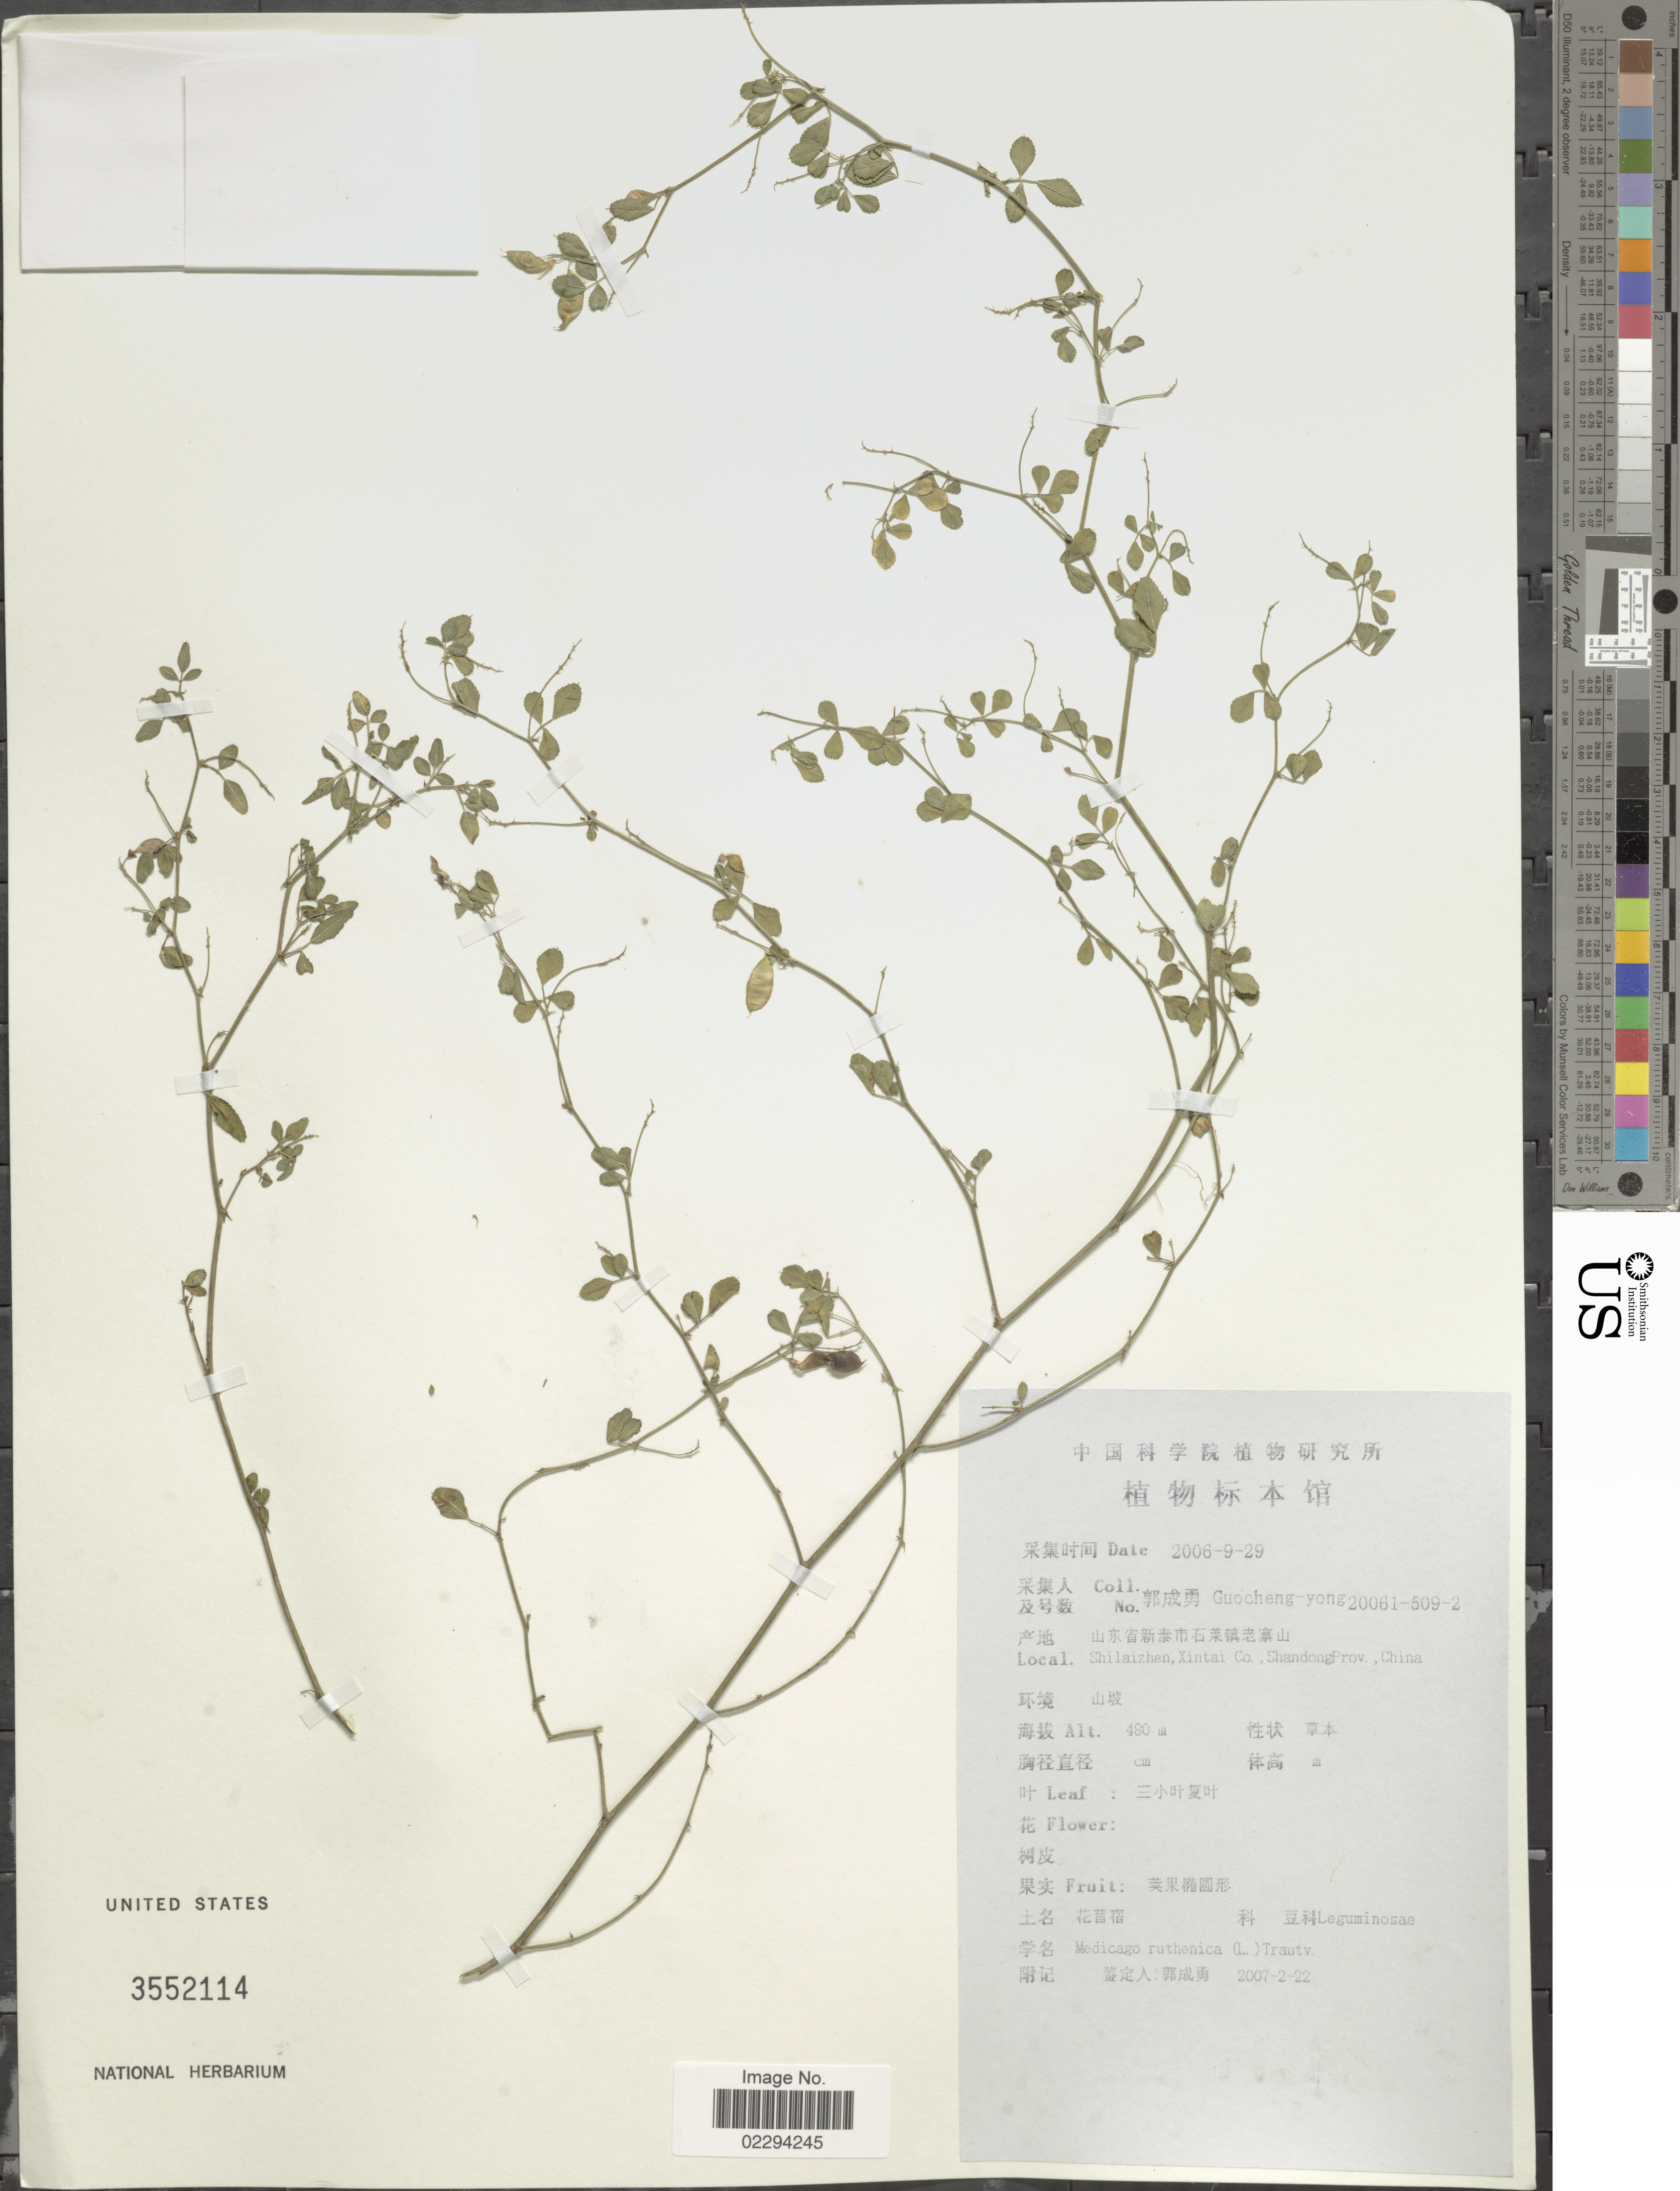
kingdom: Plantae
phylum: Tracheophyta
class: Magnoliopsida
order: Fabales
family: Fabaceae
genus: Medicago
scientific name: Medicago ruthenica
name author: (L.) Trautv.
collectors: Guo cheng-yong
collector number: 20061-509-2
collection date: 2006-09-29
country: China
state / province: Shandong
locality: Shilaizhen, Xintai Co.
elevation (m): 480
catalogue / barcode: US 3552114